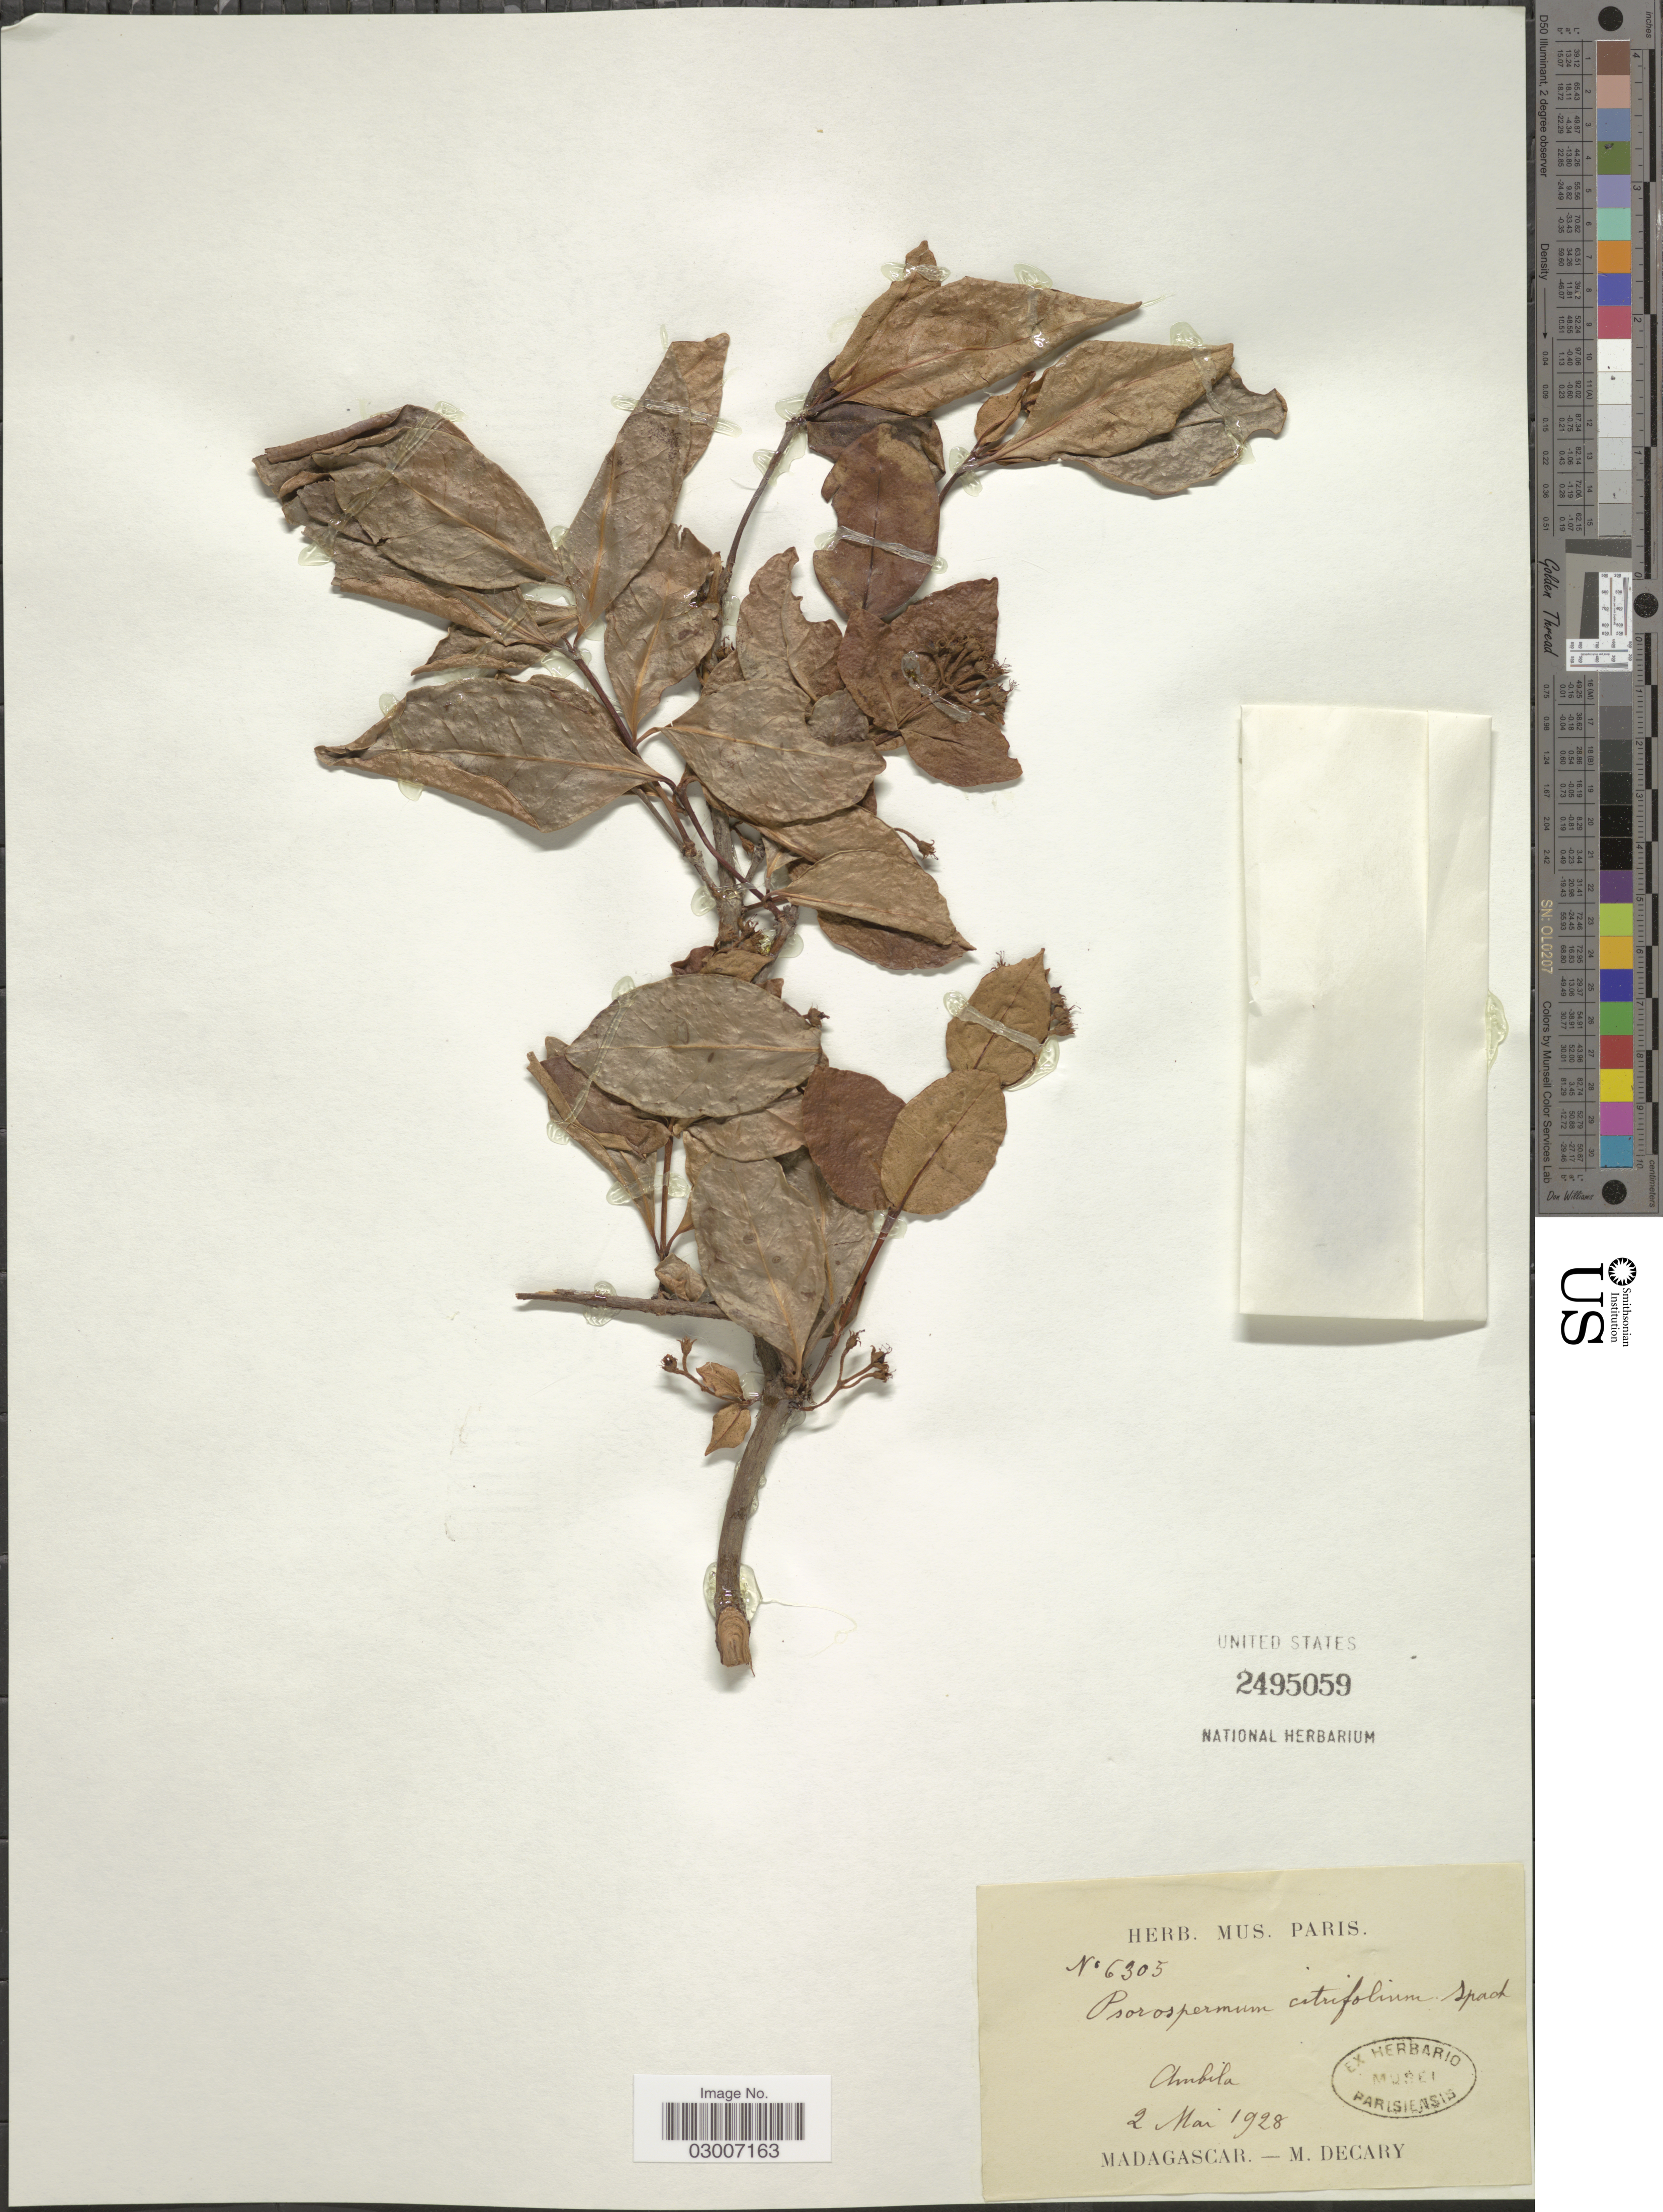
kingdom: Plantae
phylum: Tracheophyta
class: Magnoliopsida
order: Malpighiales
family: Hypericaceae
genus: Psorospermum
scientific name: Psorospermum citrifolium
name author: Spach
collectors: R. Decary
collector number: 6305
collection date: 1928-05-02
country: Madagascar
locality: Ambila.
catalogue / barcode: US 2495059